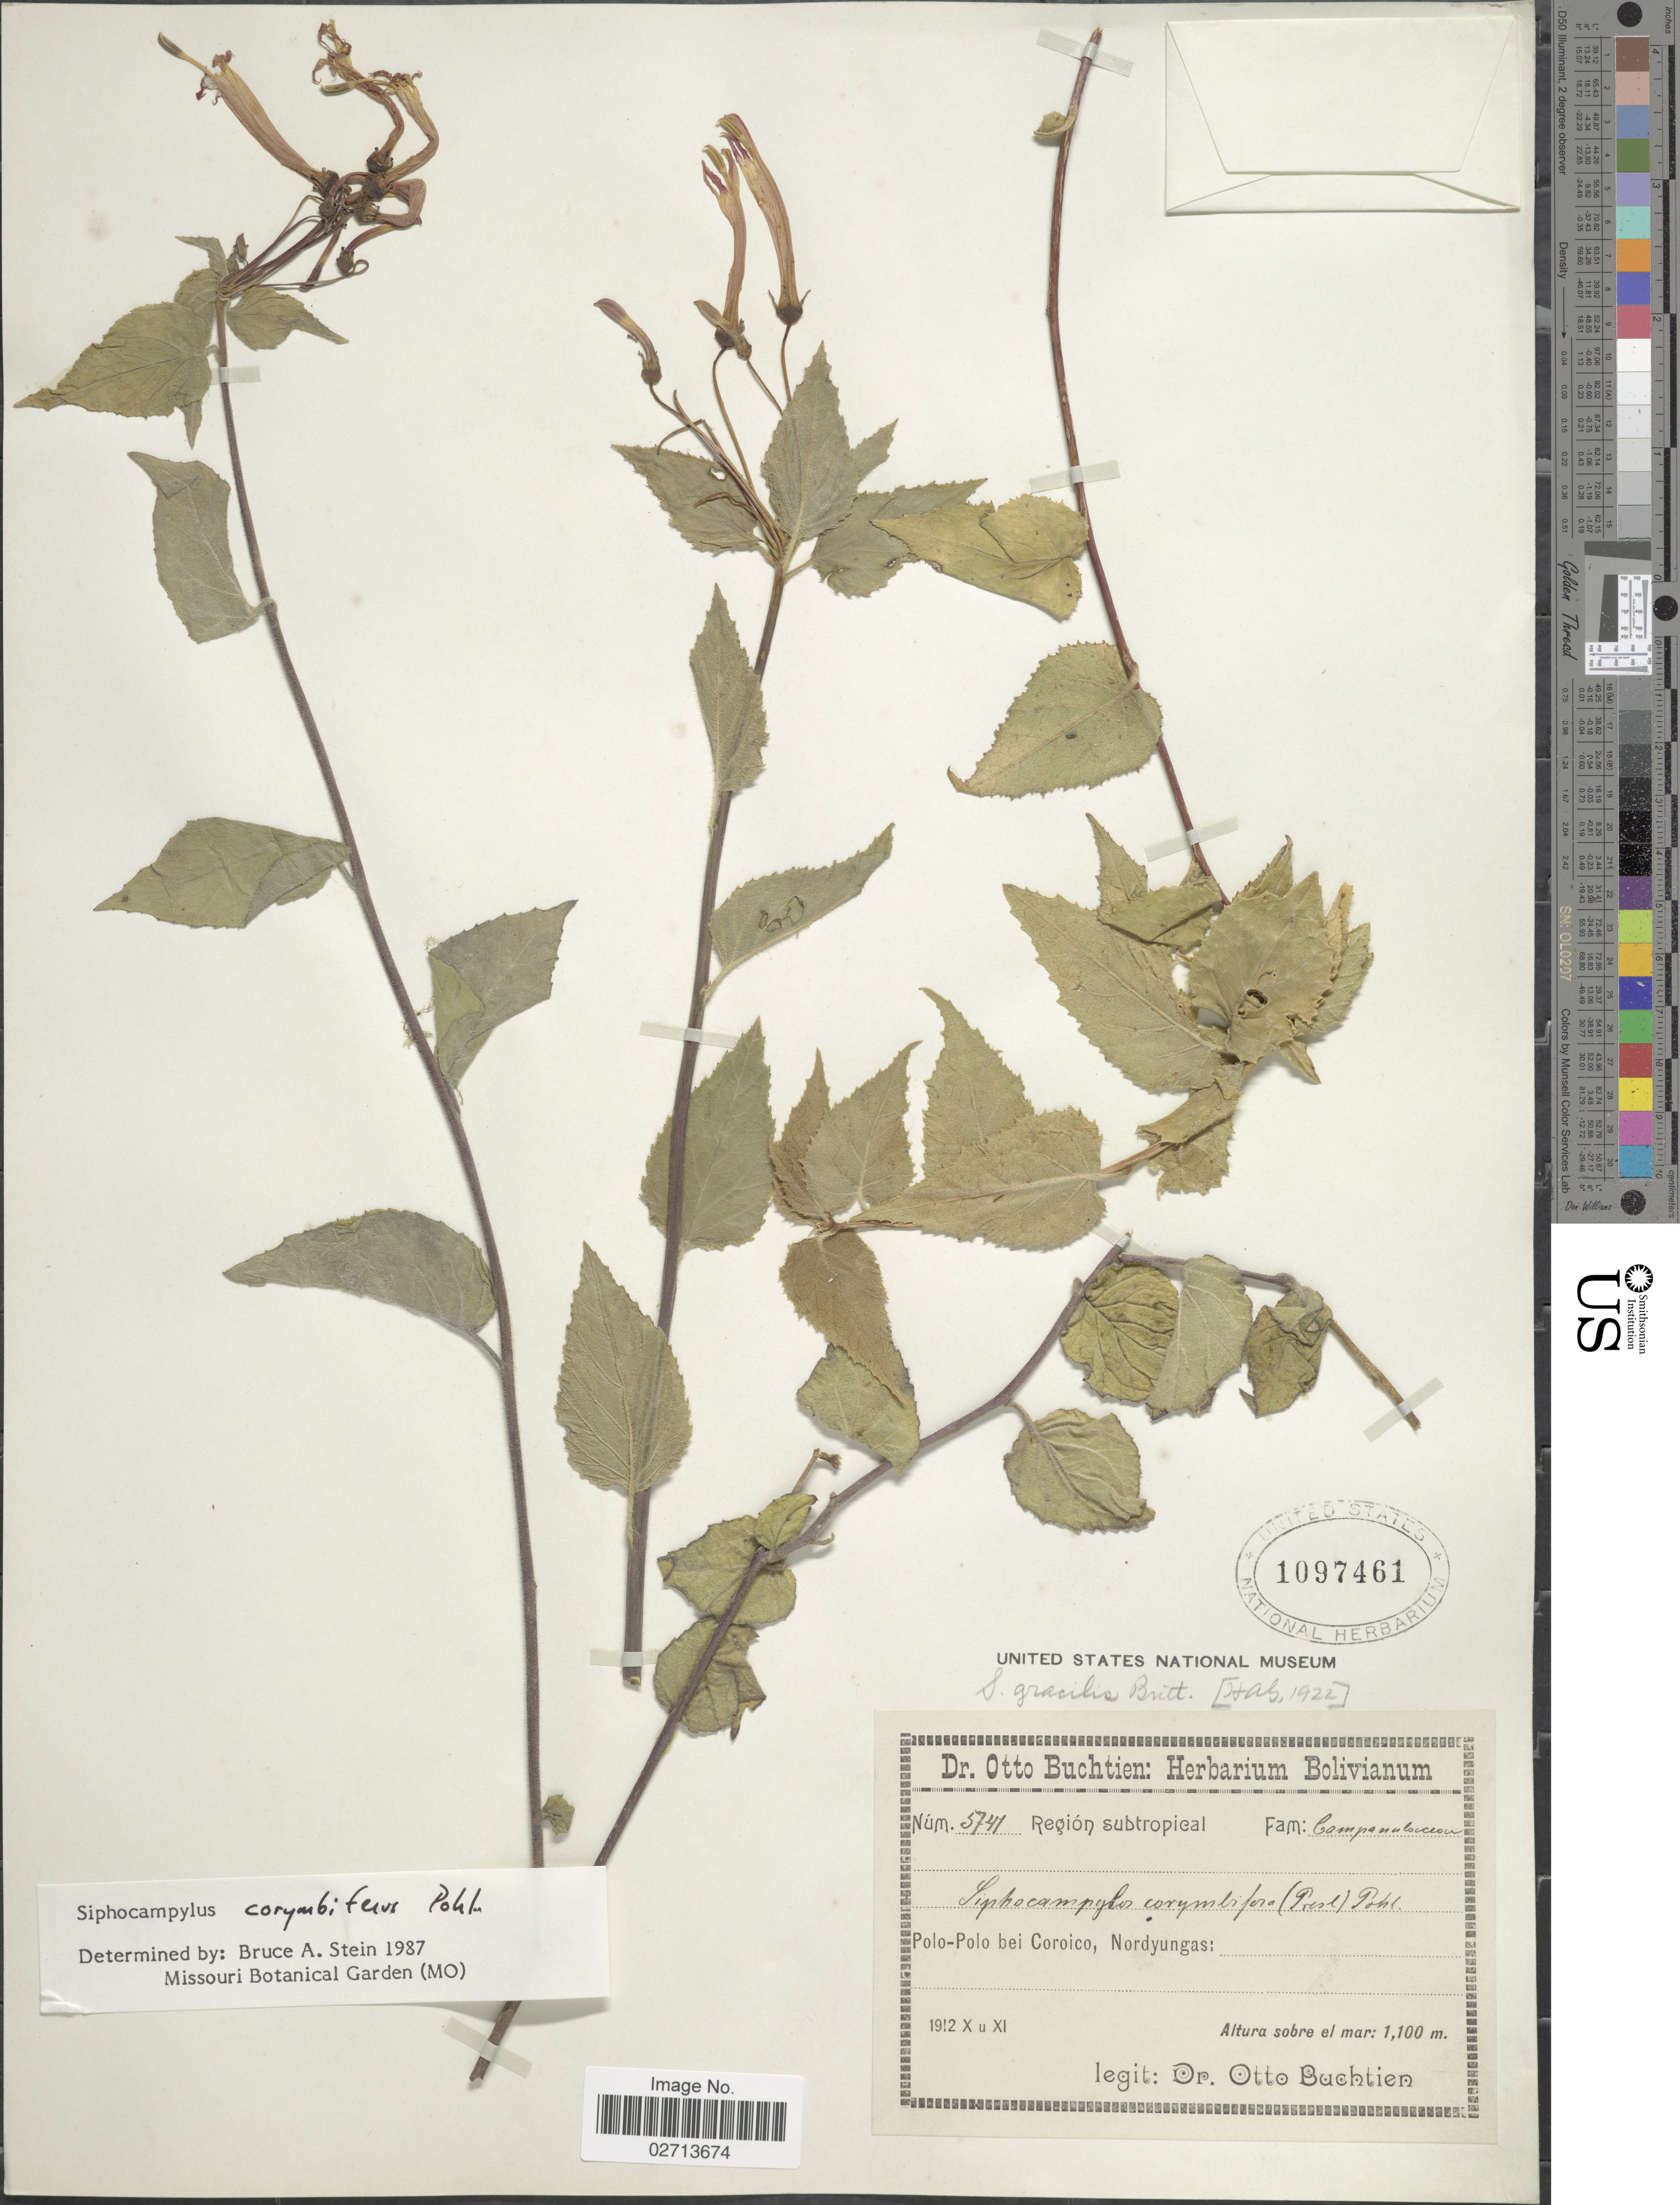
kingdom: Plantae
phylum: Tracheophyta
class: Magnoliopsida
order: Asterales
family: Campanulaceae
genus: Siphocampylus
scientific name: Siphocampylus corymbiferus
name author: Pohl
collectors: O. Buchtien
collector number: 5741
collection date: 1912-10/1912-11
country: Bolivia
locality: Polo-Polo bei Coroico, Nordyungas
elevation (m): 1100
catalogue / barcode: US 1097461